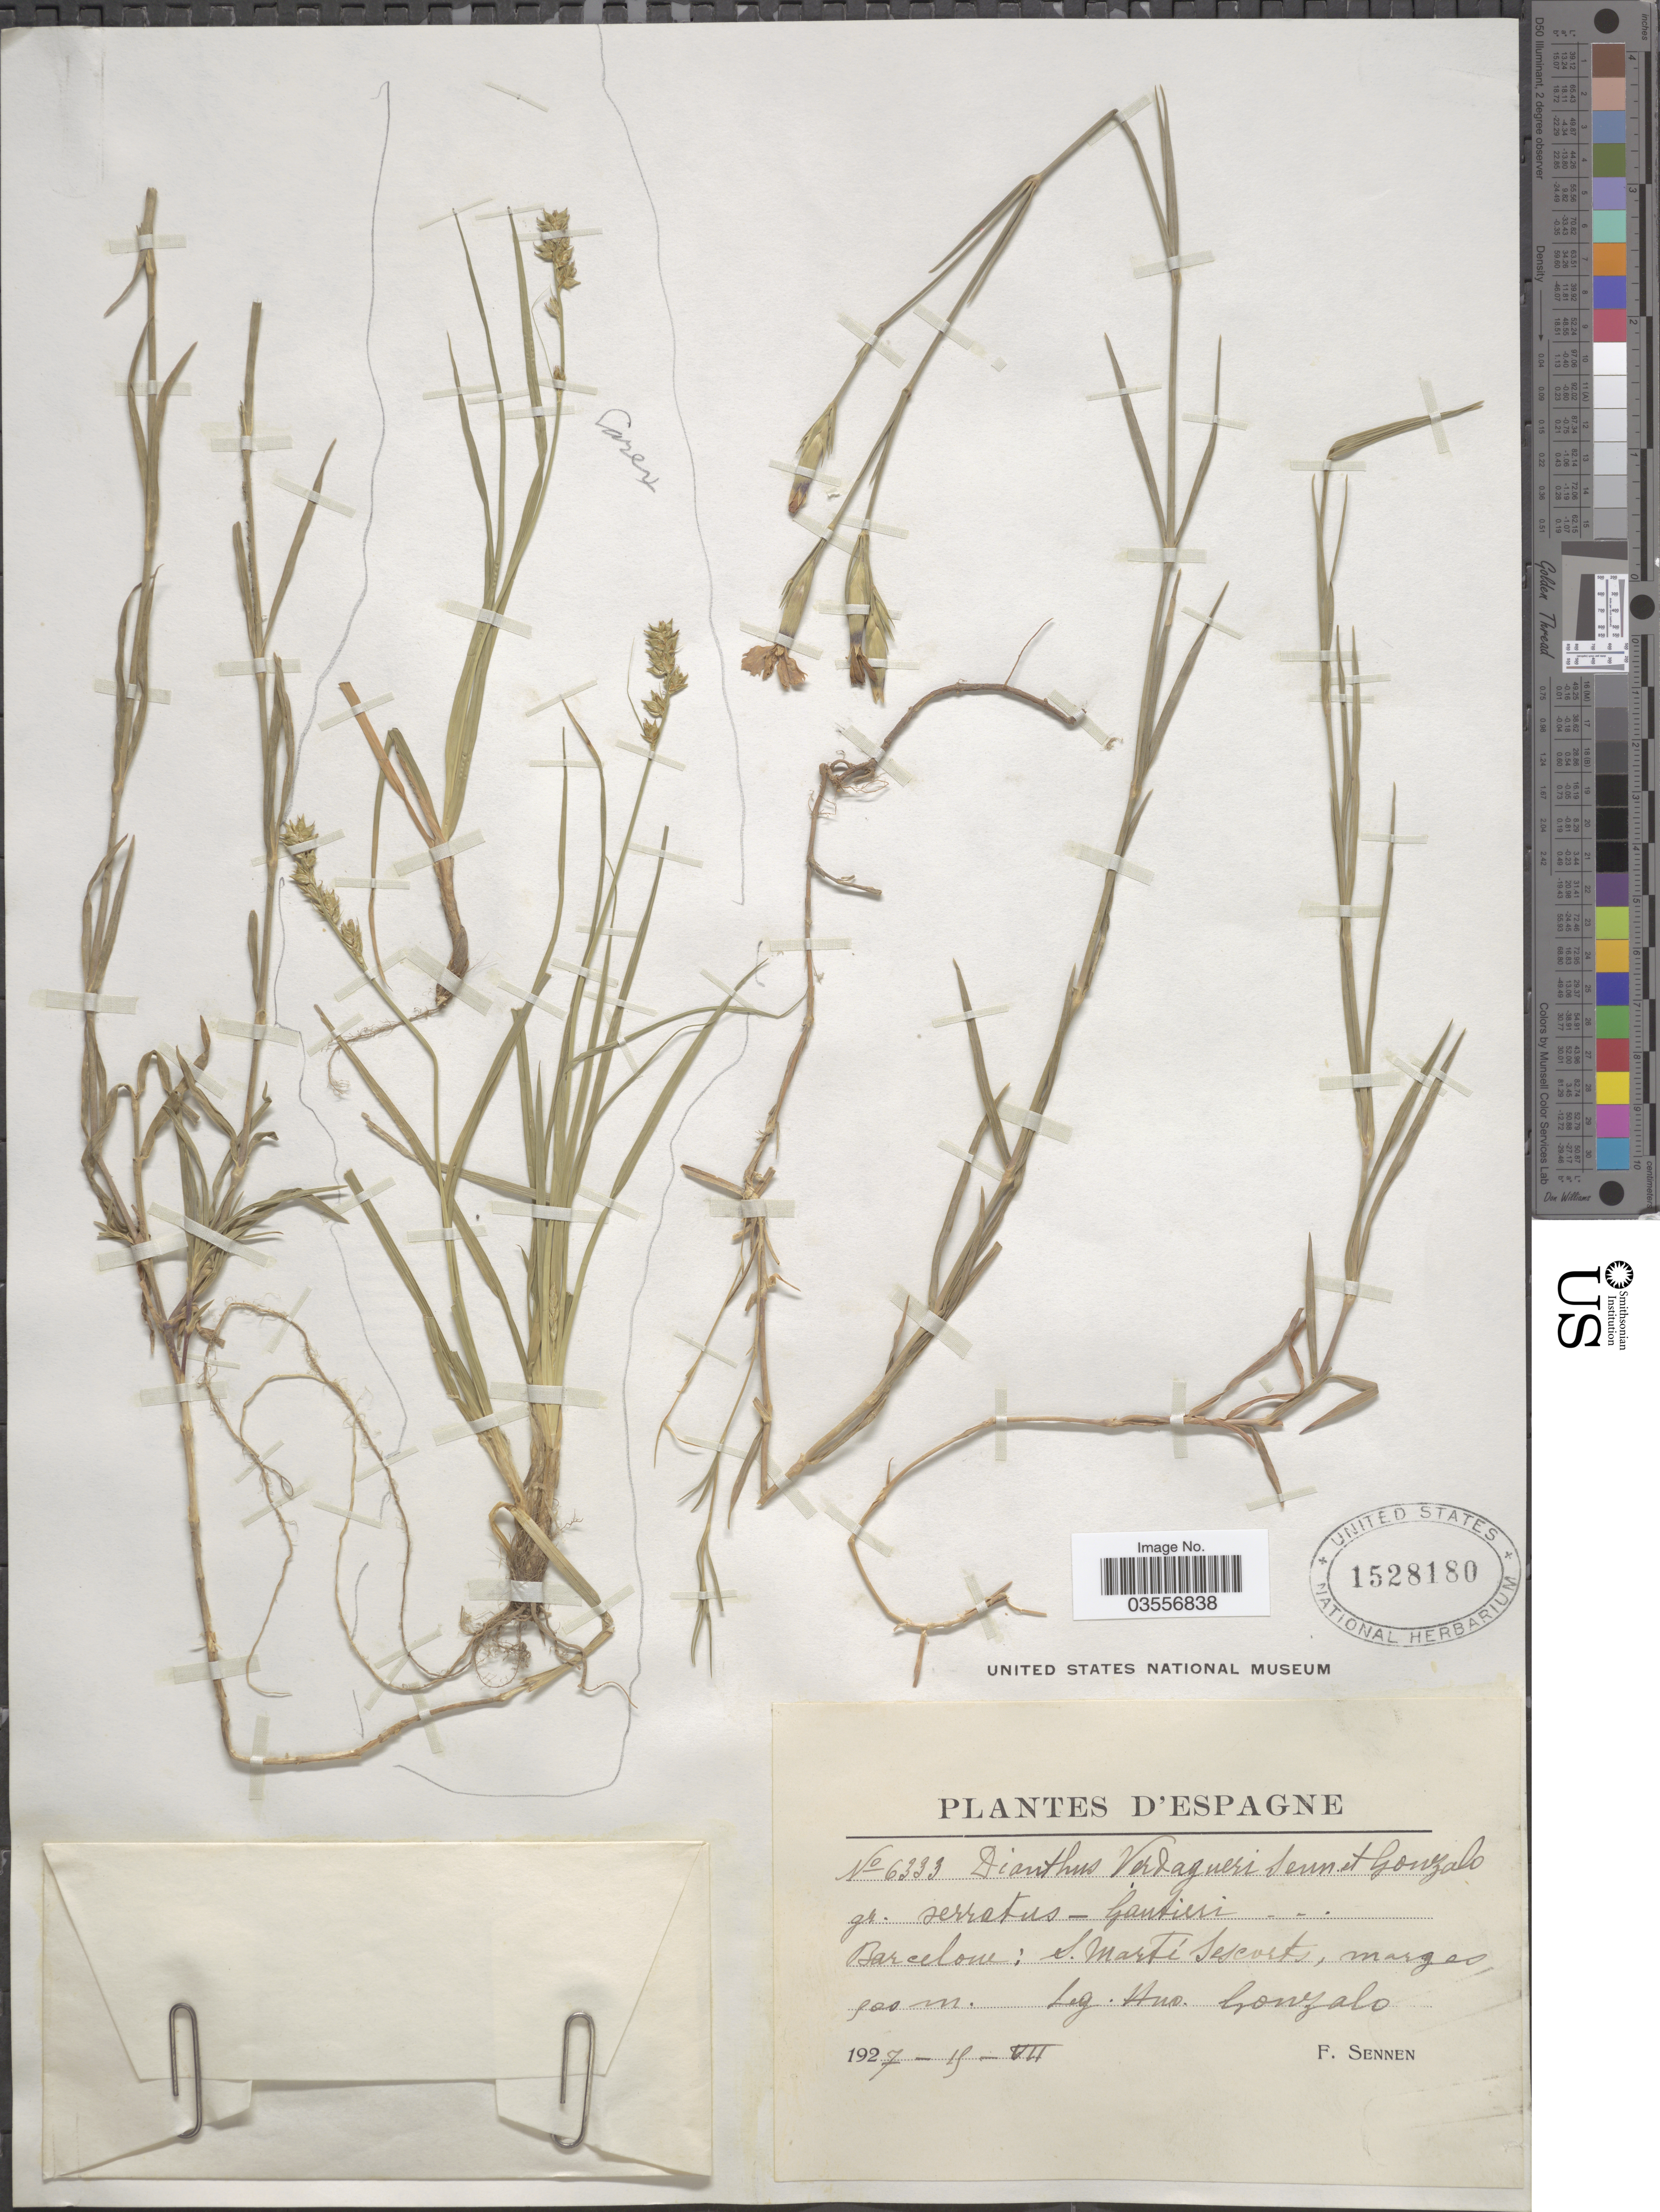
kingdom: Plantae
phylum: Tracheophyta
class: Magnoliopsida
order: Caryophyllales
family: Caryophyllaceae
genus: Dianthus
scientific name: Dianthus verdagueri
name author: Sennen & Gonzalo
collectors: H. Gonzalo & E. Sennen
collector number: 6333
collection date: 1927-07-15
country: Spain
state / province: Catalunya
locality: Barcelone: S. Marti Sescorts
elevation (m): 500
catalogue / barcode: US 1528180